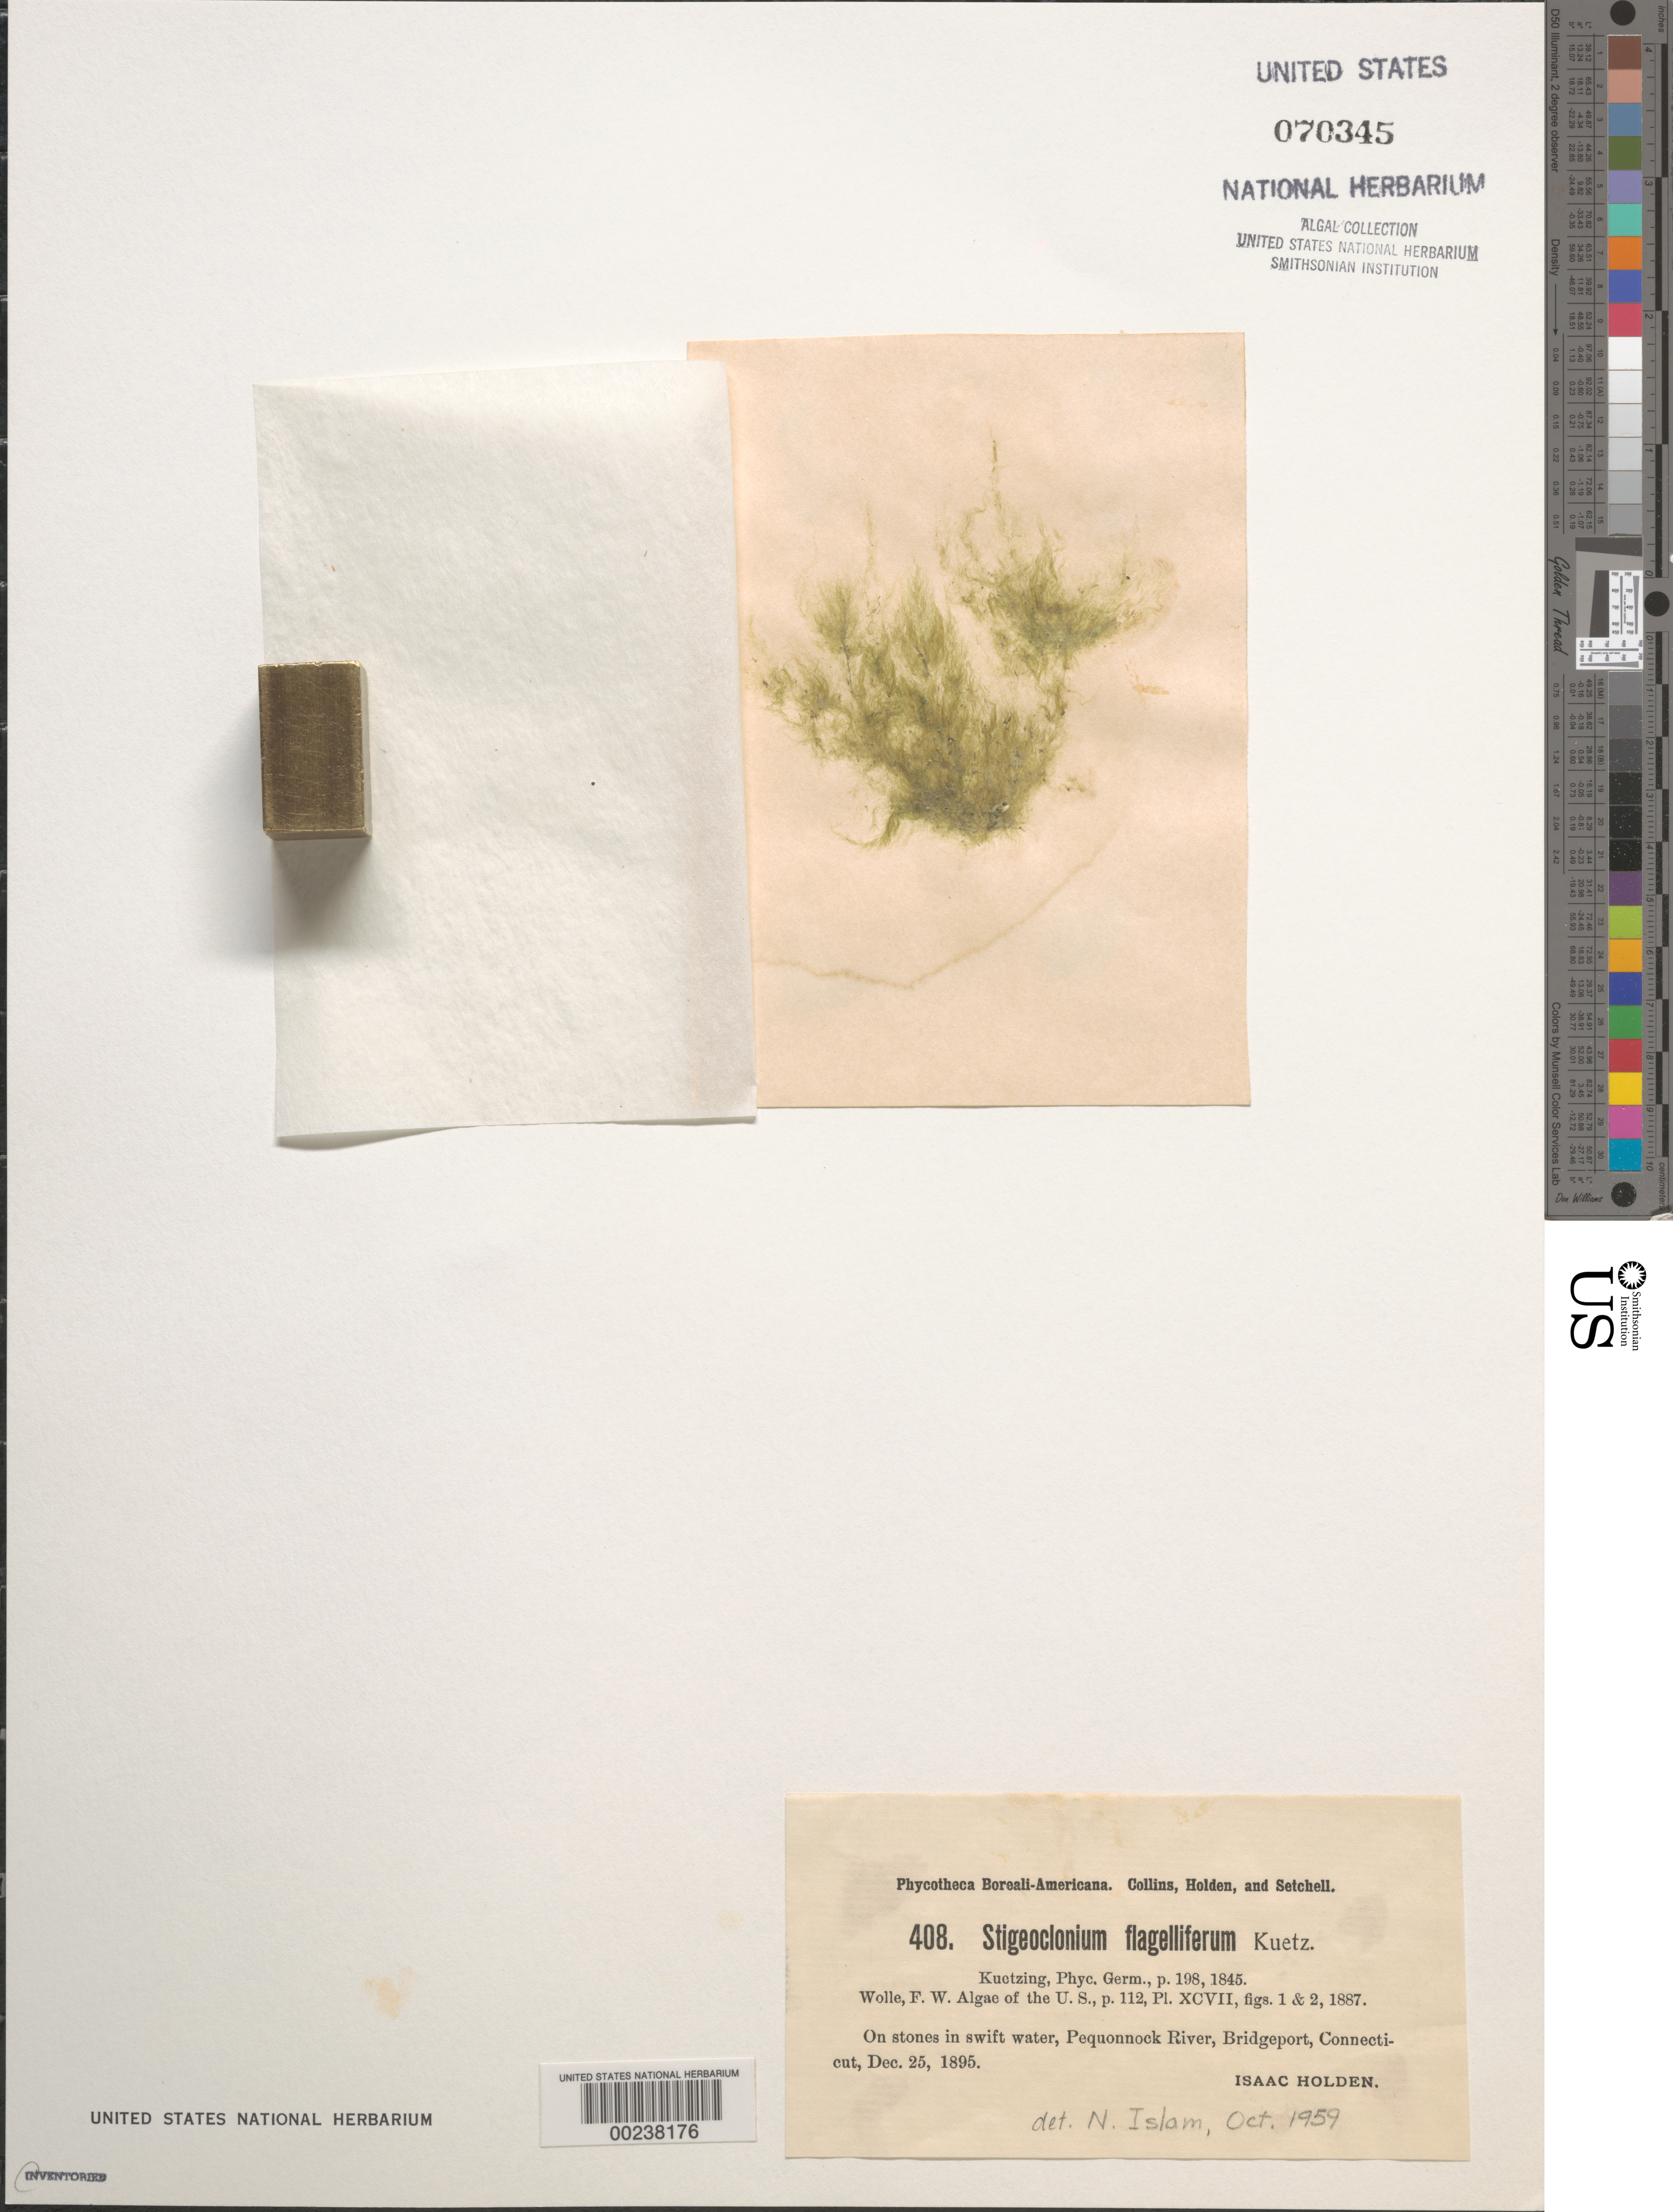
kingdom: Plantae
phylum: Chlorophyta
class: Chlorophyceae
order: Chaetophorales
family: Chaetophoraceae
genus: Stigeoclonium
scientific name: Stigeoclonium flagelliferum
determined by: Islam, N.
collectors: I. Holden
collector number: PB-A 408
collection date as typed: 25 Dec 1895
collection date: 1895-12-25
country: United States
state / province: Connecticut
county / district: Fairfield County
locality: Bridgeport, Pequonnock River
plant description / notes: Collins, Holden & Setchell, Phycotheca Boreali-Americana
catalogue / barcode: US 70345